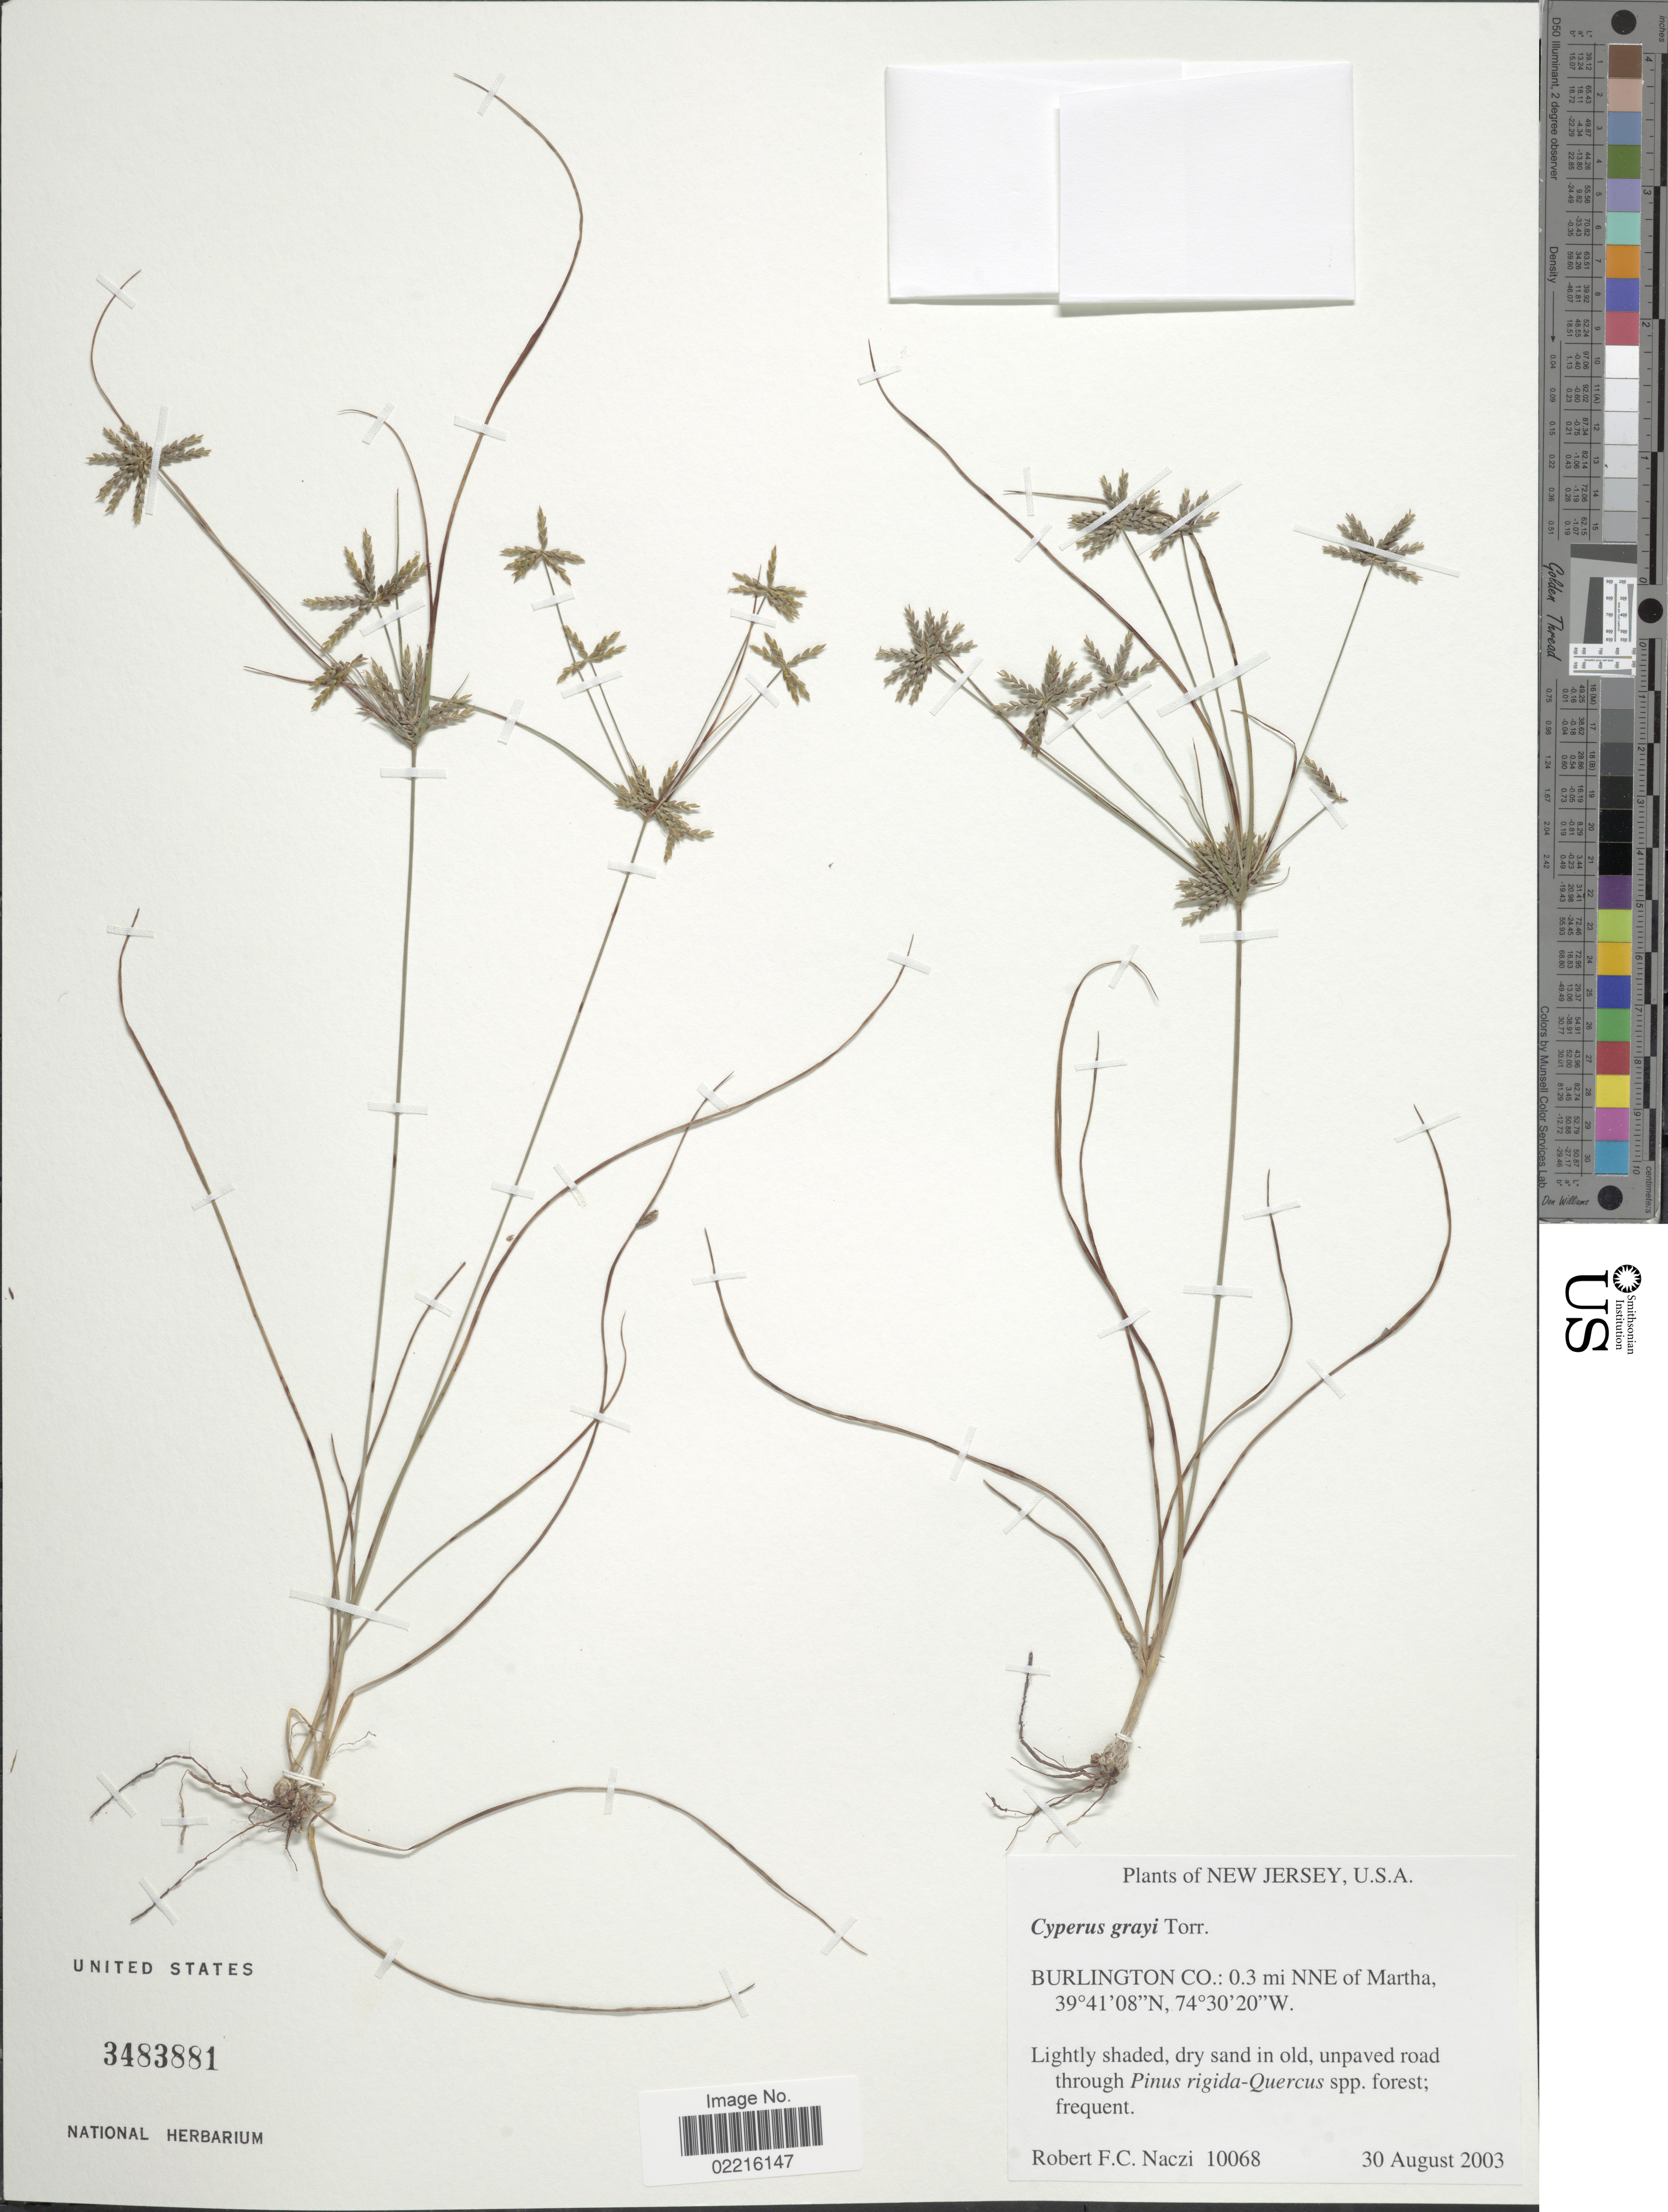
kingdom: Plantae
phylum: Tracheophyta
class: Liliopsida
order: Poales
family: Cyperaceae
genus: Cyperus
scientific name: Cyperus grayi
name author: Torr.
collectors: R. F. C. Naczi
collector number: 10068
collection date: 2003-08-30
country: United States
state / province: New Jersey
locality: Burlington Co: 0.3 mi NNE of Martha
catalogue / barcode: US 3483881